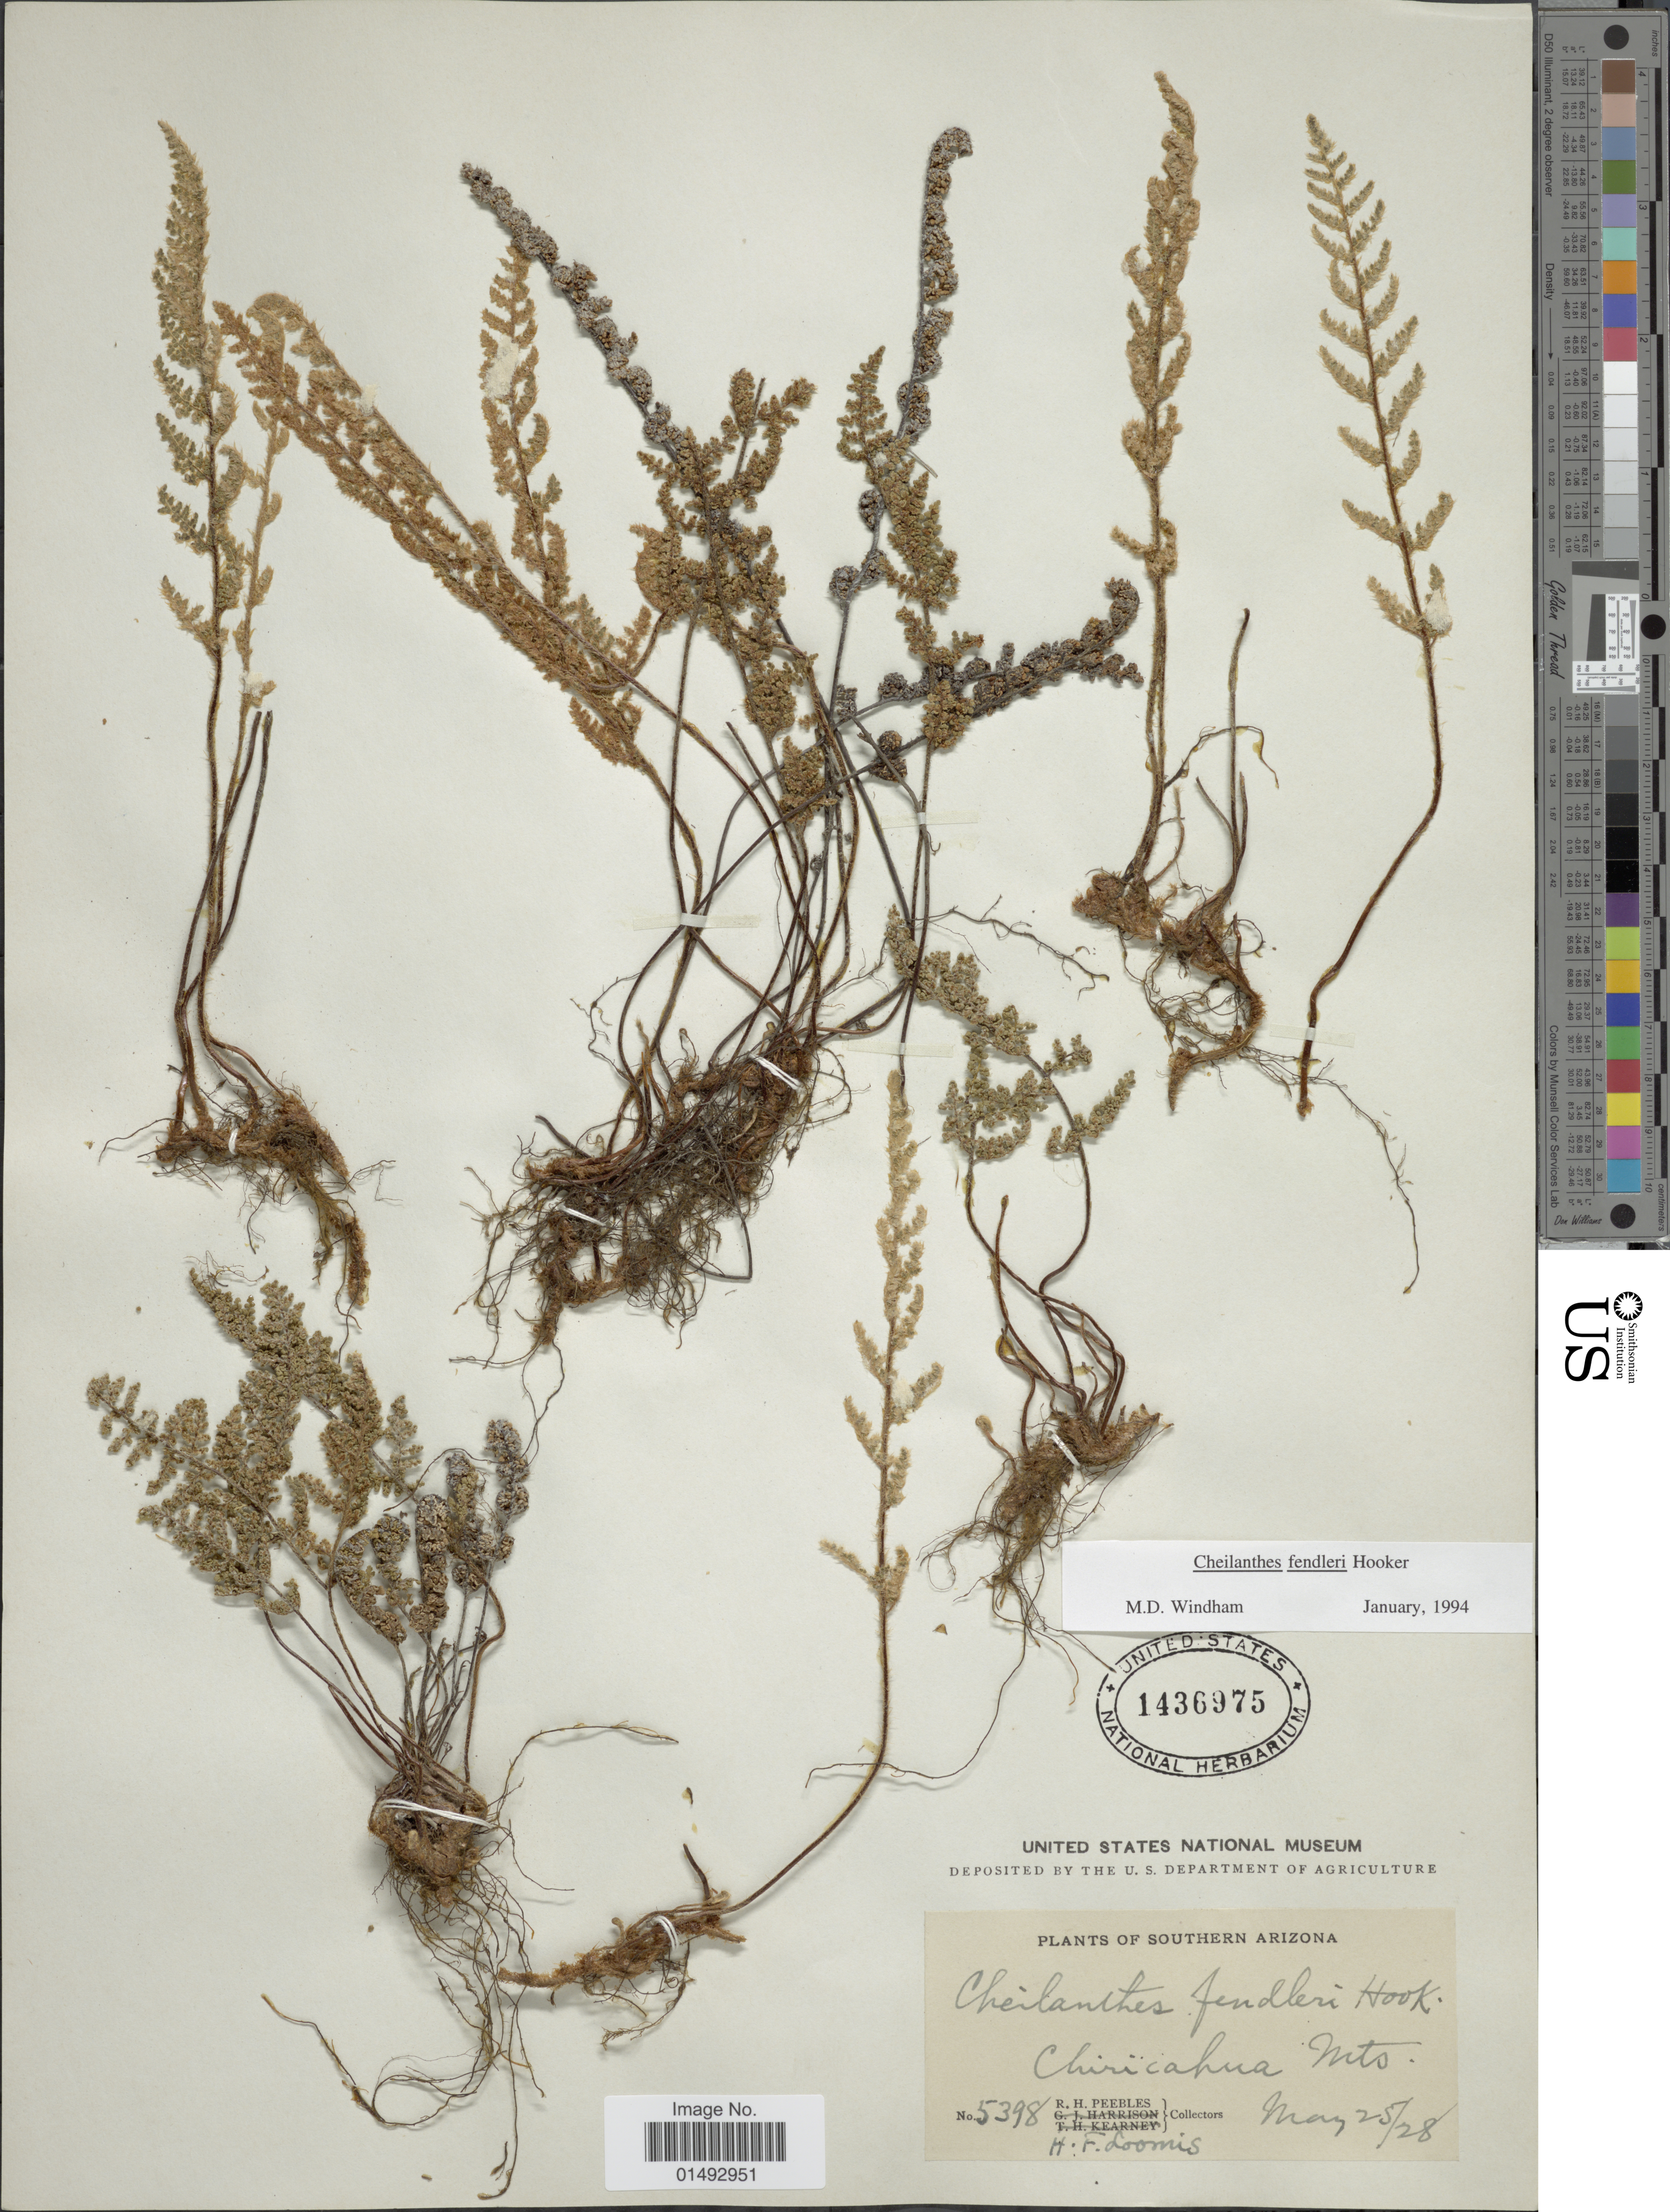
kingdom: Plantae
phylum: Tracheophyta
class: Polypodiopsida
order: Polypodiales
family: Pteridaceae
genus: Myriopteris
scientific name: Myriopteris fendleri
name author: (Hook.) E. Fourn.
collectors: R. H. Peebles & H. F. Loomis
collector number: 5398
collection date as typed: Transcribed d/m/y: 25/5/28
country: United States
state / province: Arizona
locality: Southern Arizona, Chiricahua Mts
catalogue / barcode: US 1436975